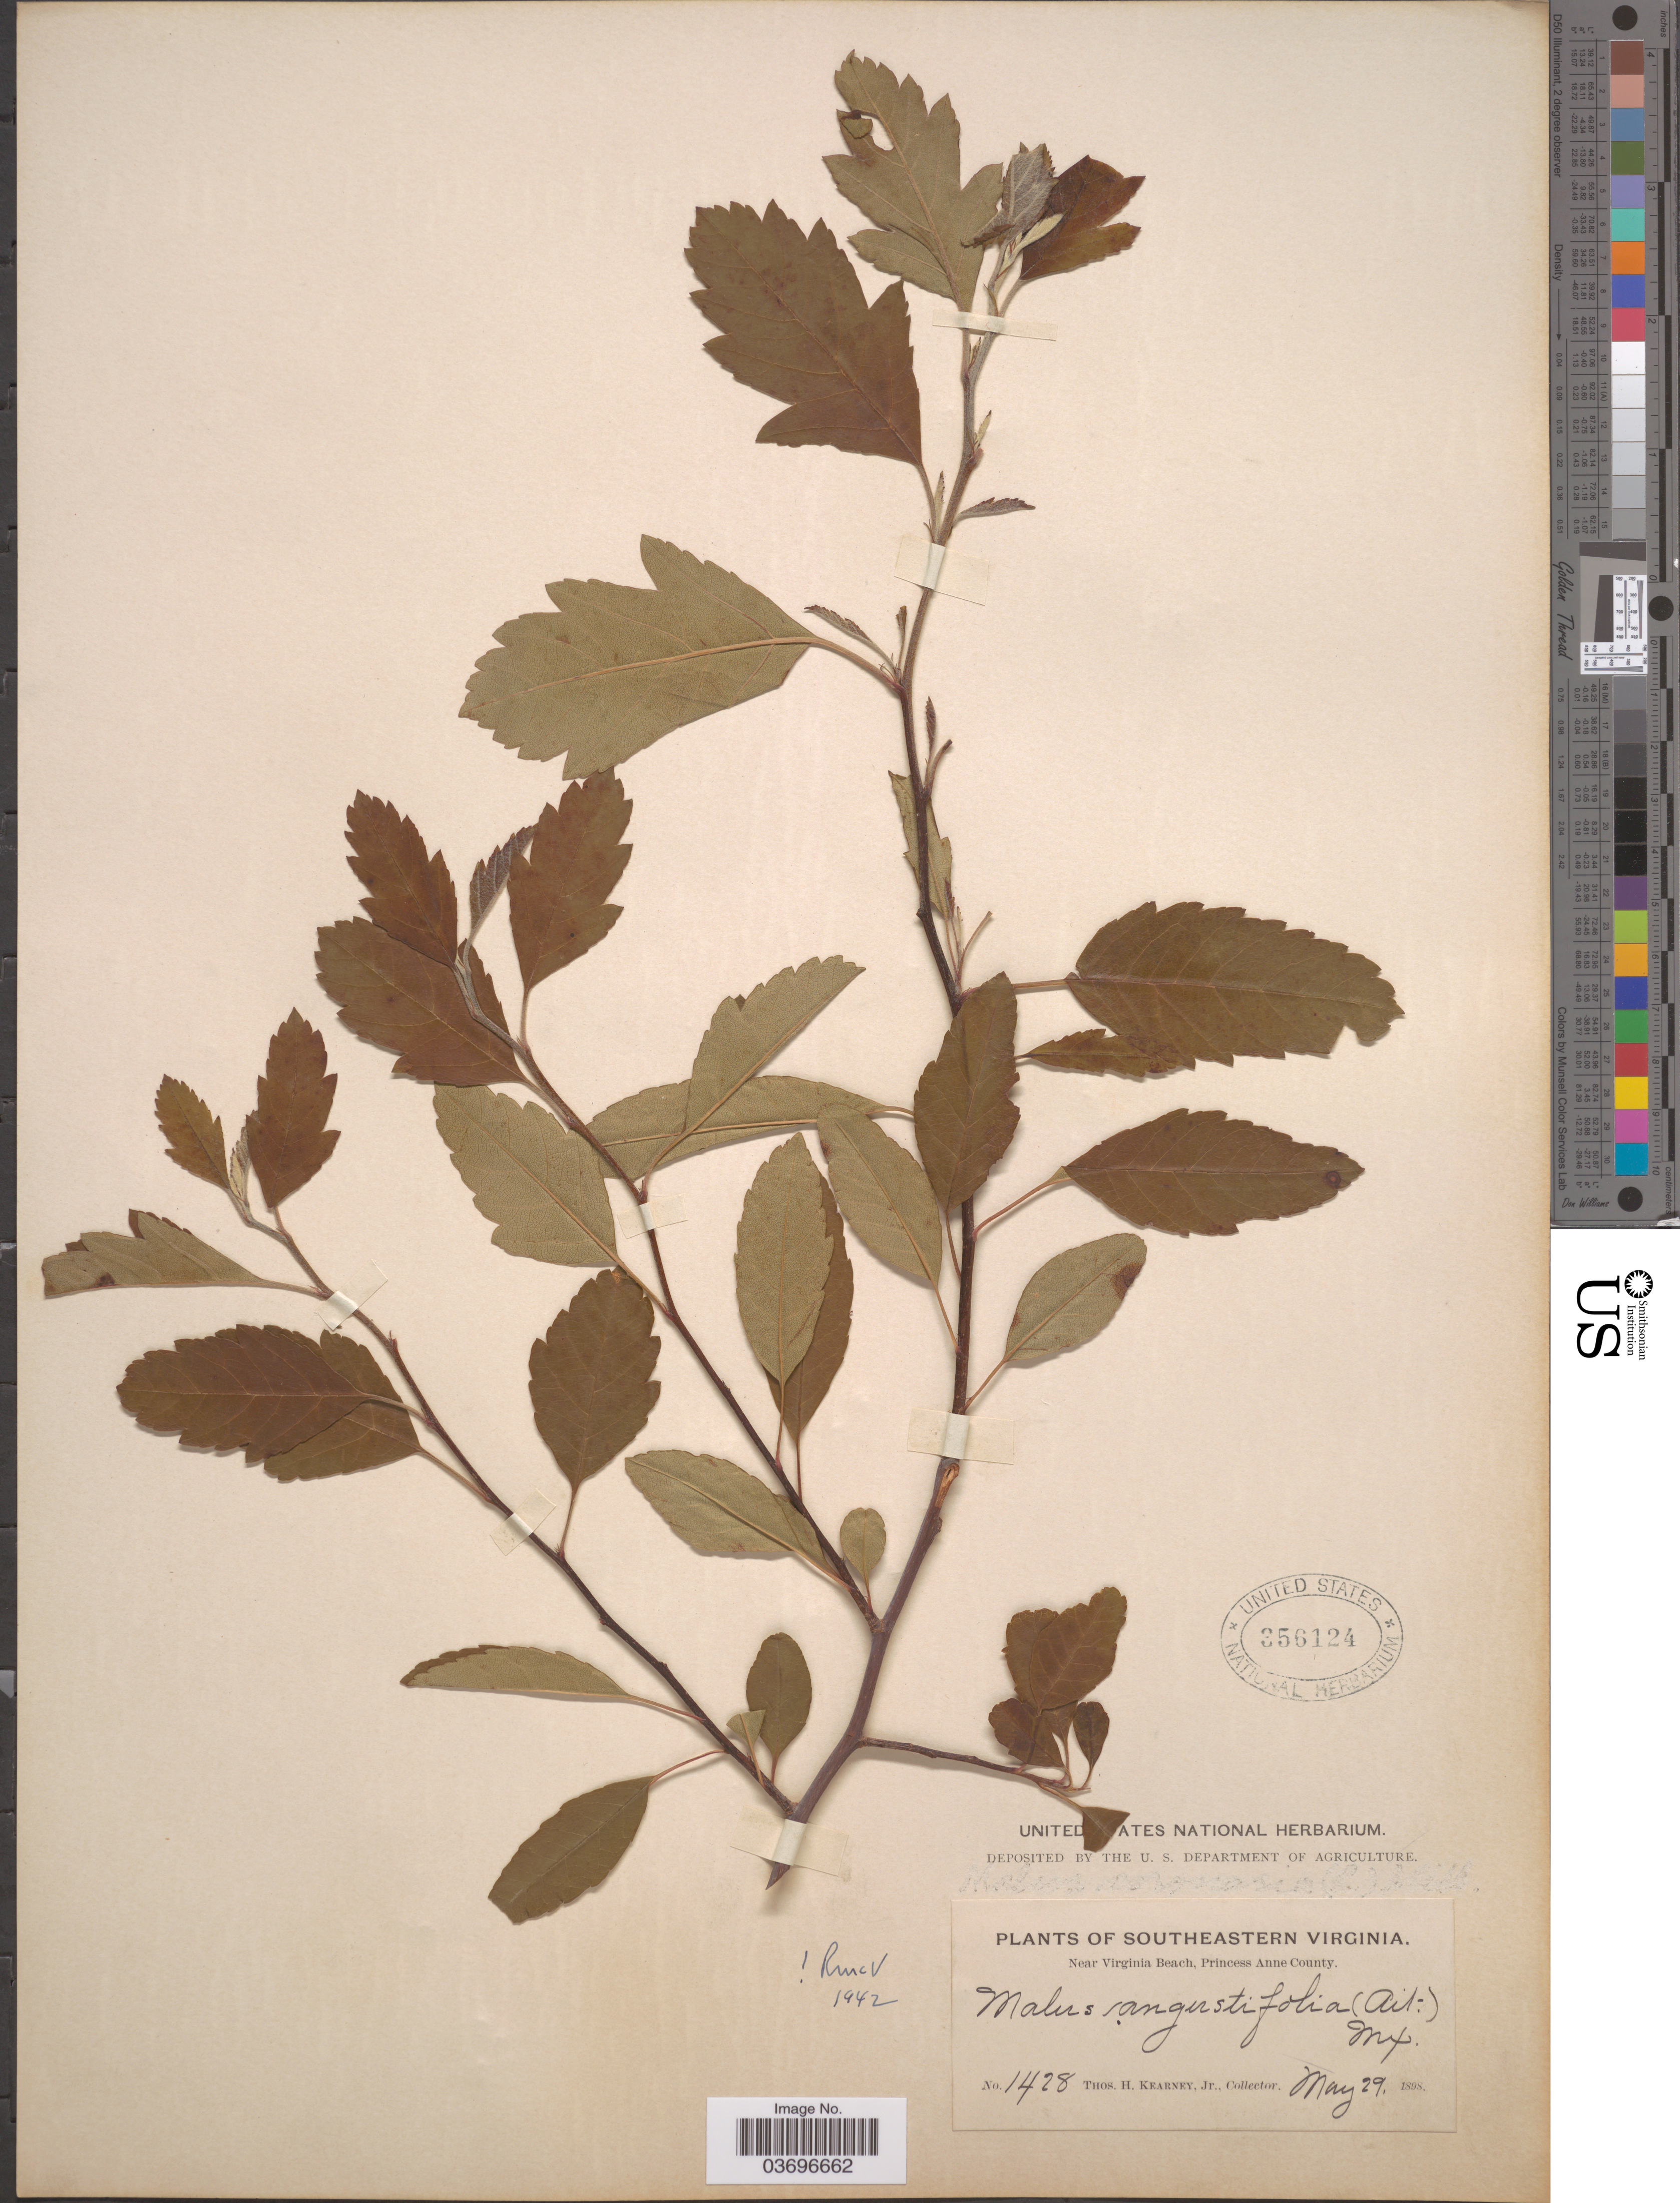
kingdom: Plantae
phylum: Tracheophyta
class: Magnoliopsida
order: Rosales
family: Rosaceae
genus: Malus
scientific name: Malus angustifolia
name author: (Aiton) Michx.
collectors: T. H. Kearney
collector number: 1428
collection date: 1898-05-29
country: United States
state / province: Virginia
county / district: City of Virginia Beach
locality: Southeastern Virginia. Near Virginia Beach, Princess Anne (=historic county name) County.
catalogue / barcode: US 356124